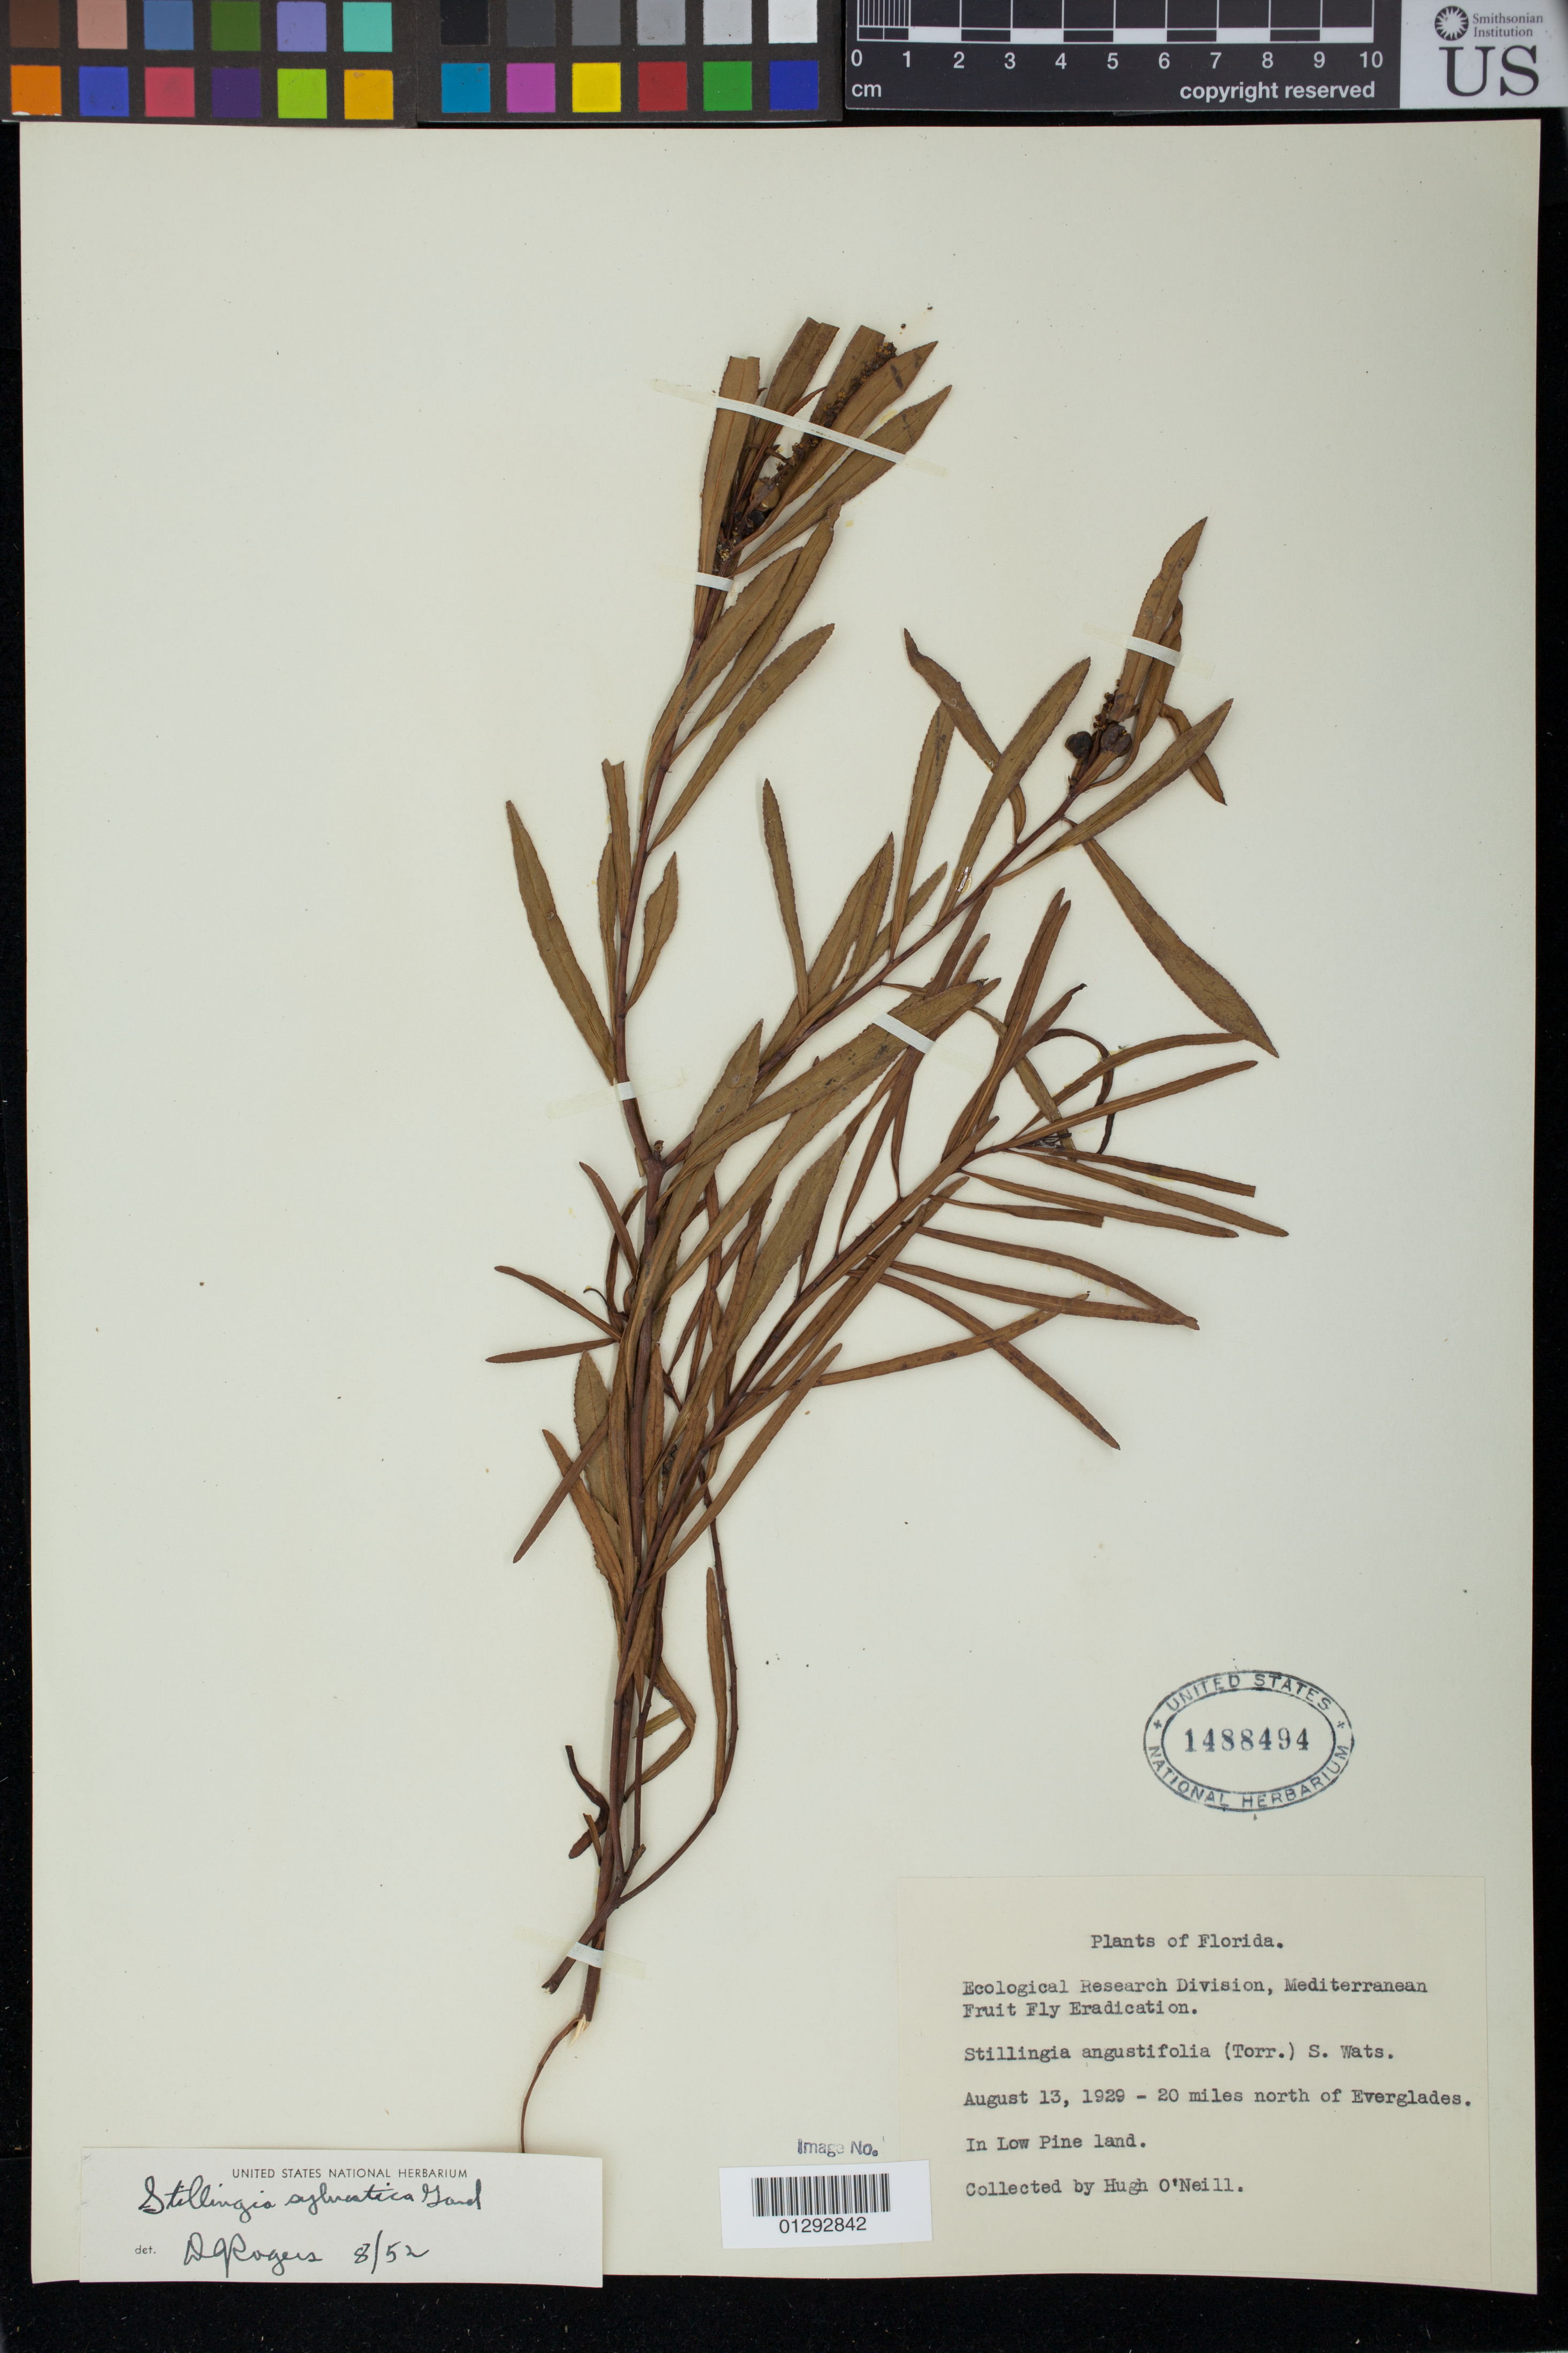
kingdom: Plantae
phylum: Tracheophyta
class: Magnoliopsida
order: Malpighiales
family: Euphorbiaceae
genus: Stillingia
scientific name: Stillingia sylvatica subsp. tenuis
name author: (Small) D.J. Rogers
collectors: H. O'neill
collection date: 1929-08-13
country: United States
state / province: Florida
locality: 20 miles north of Everglades.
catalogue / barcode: US 1488494